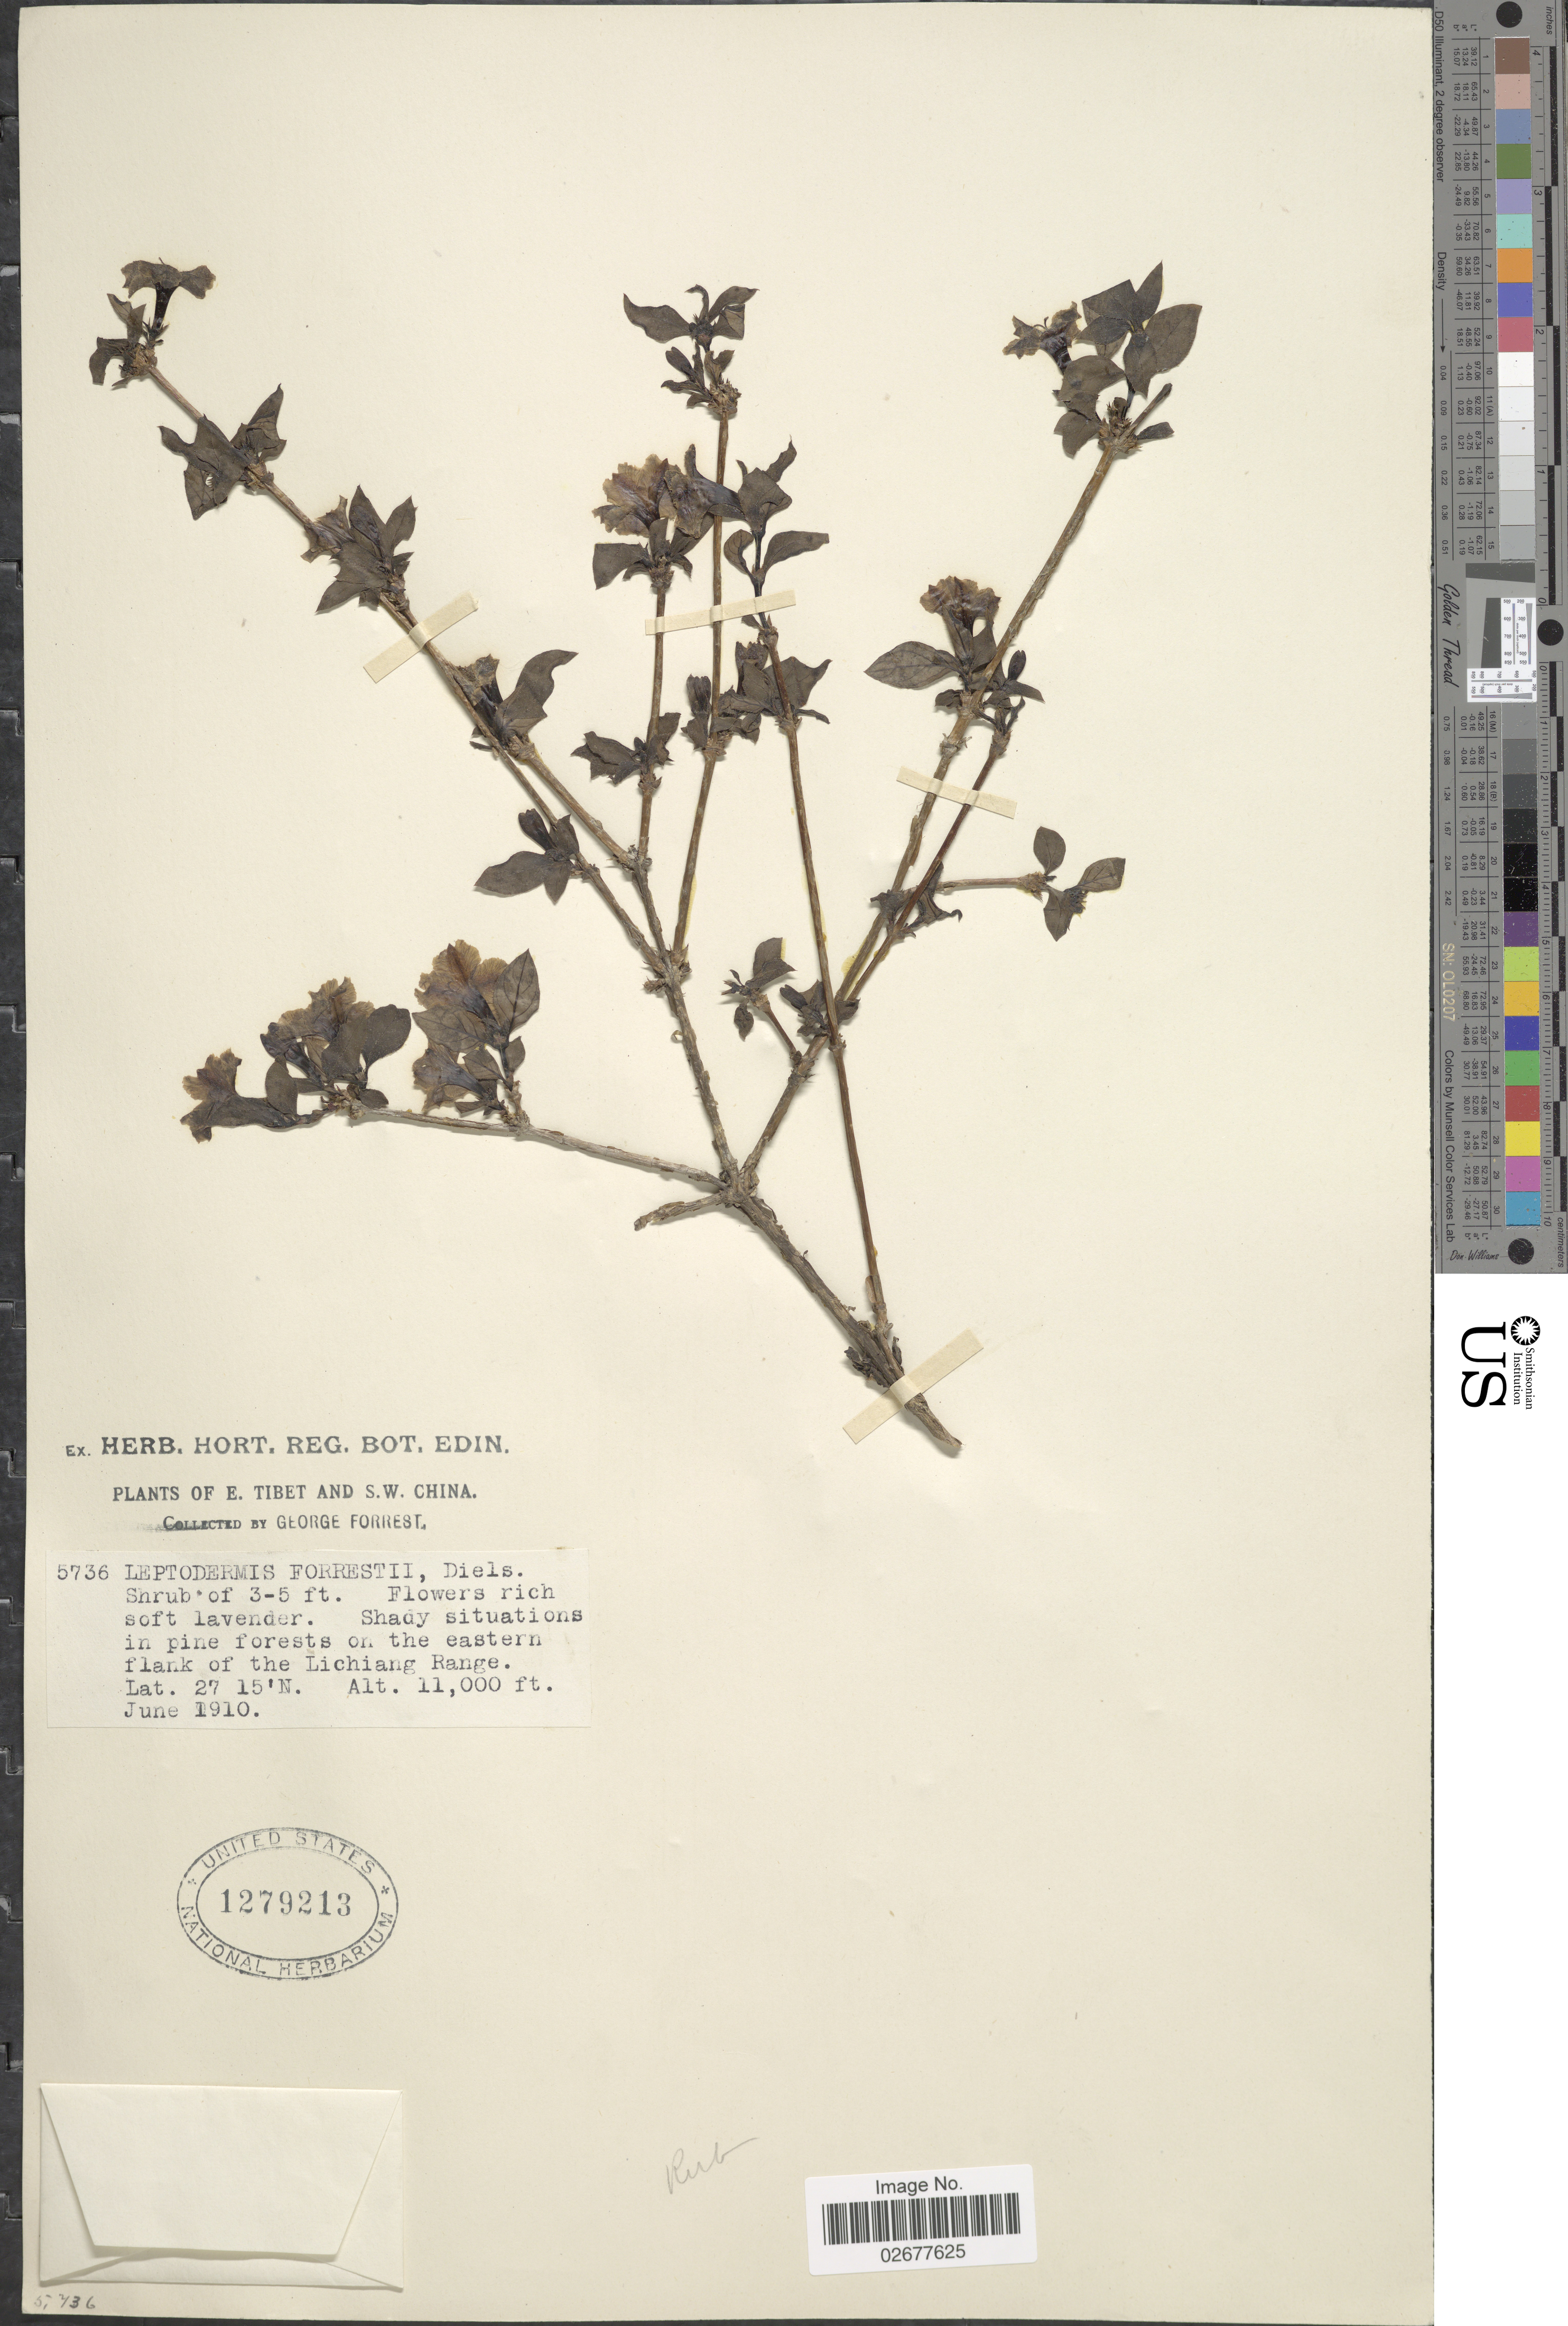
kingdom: Plantae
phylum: Tracheophyta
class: Magnoliopsida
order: Gentianales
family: Rubiaceae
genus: Leptodermis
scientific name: Leptodermis forrestii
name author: Diels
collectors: G. Forrest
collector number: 5736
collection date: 1910-06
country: China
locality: E. Tibet and S.W. China. On the eastern flank of the Lichiang Range.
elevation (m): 3353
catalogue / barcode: US 1279213